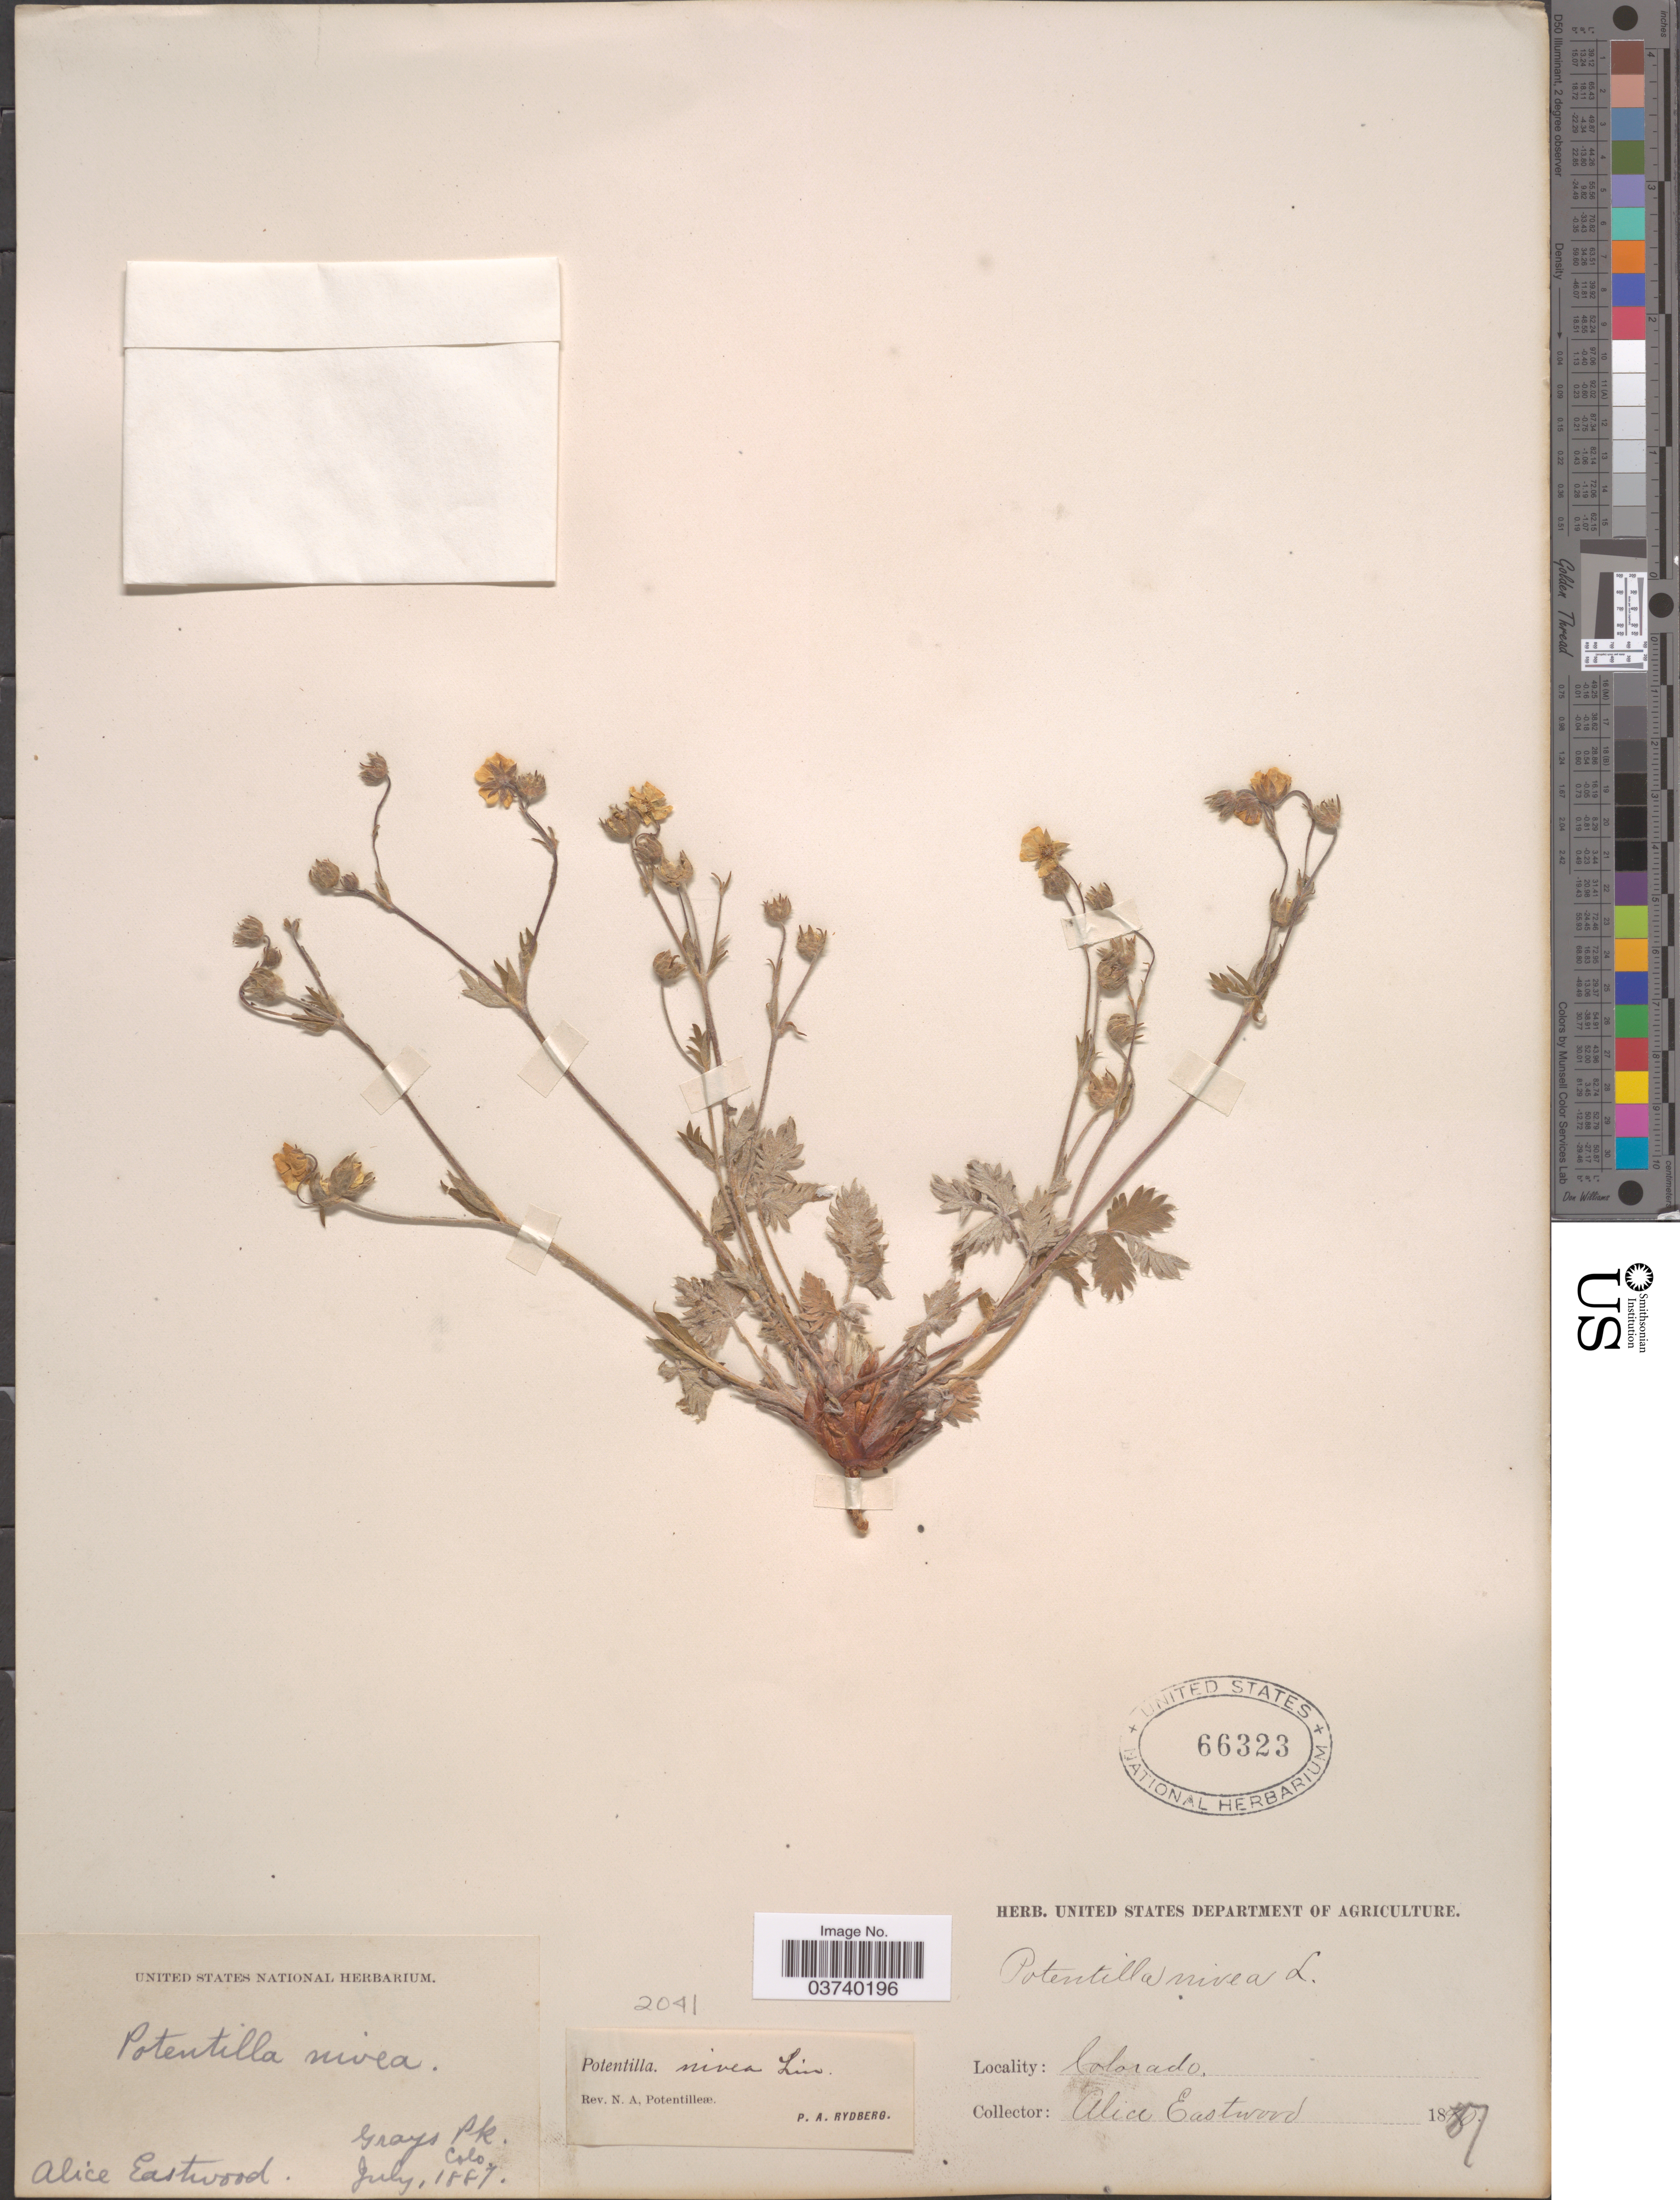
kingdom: Plantae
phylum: Tracheophyta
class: Magnoliopsida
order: Rosales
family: Rosaceae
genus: Potentilla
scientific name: Potentilla nivea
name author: L.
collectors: A. Eastwood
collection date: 1887-07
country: United States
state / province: Colorado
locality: Grays Pk.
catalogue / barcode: US 66323